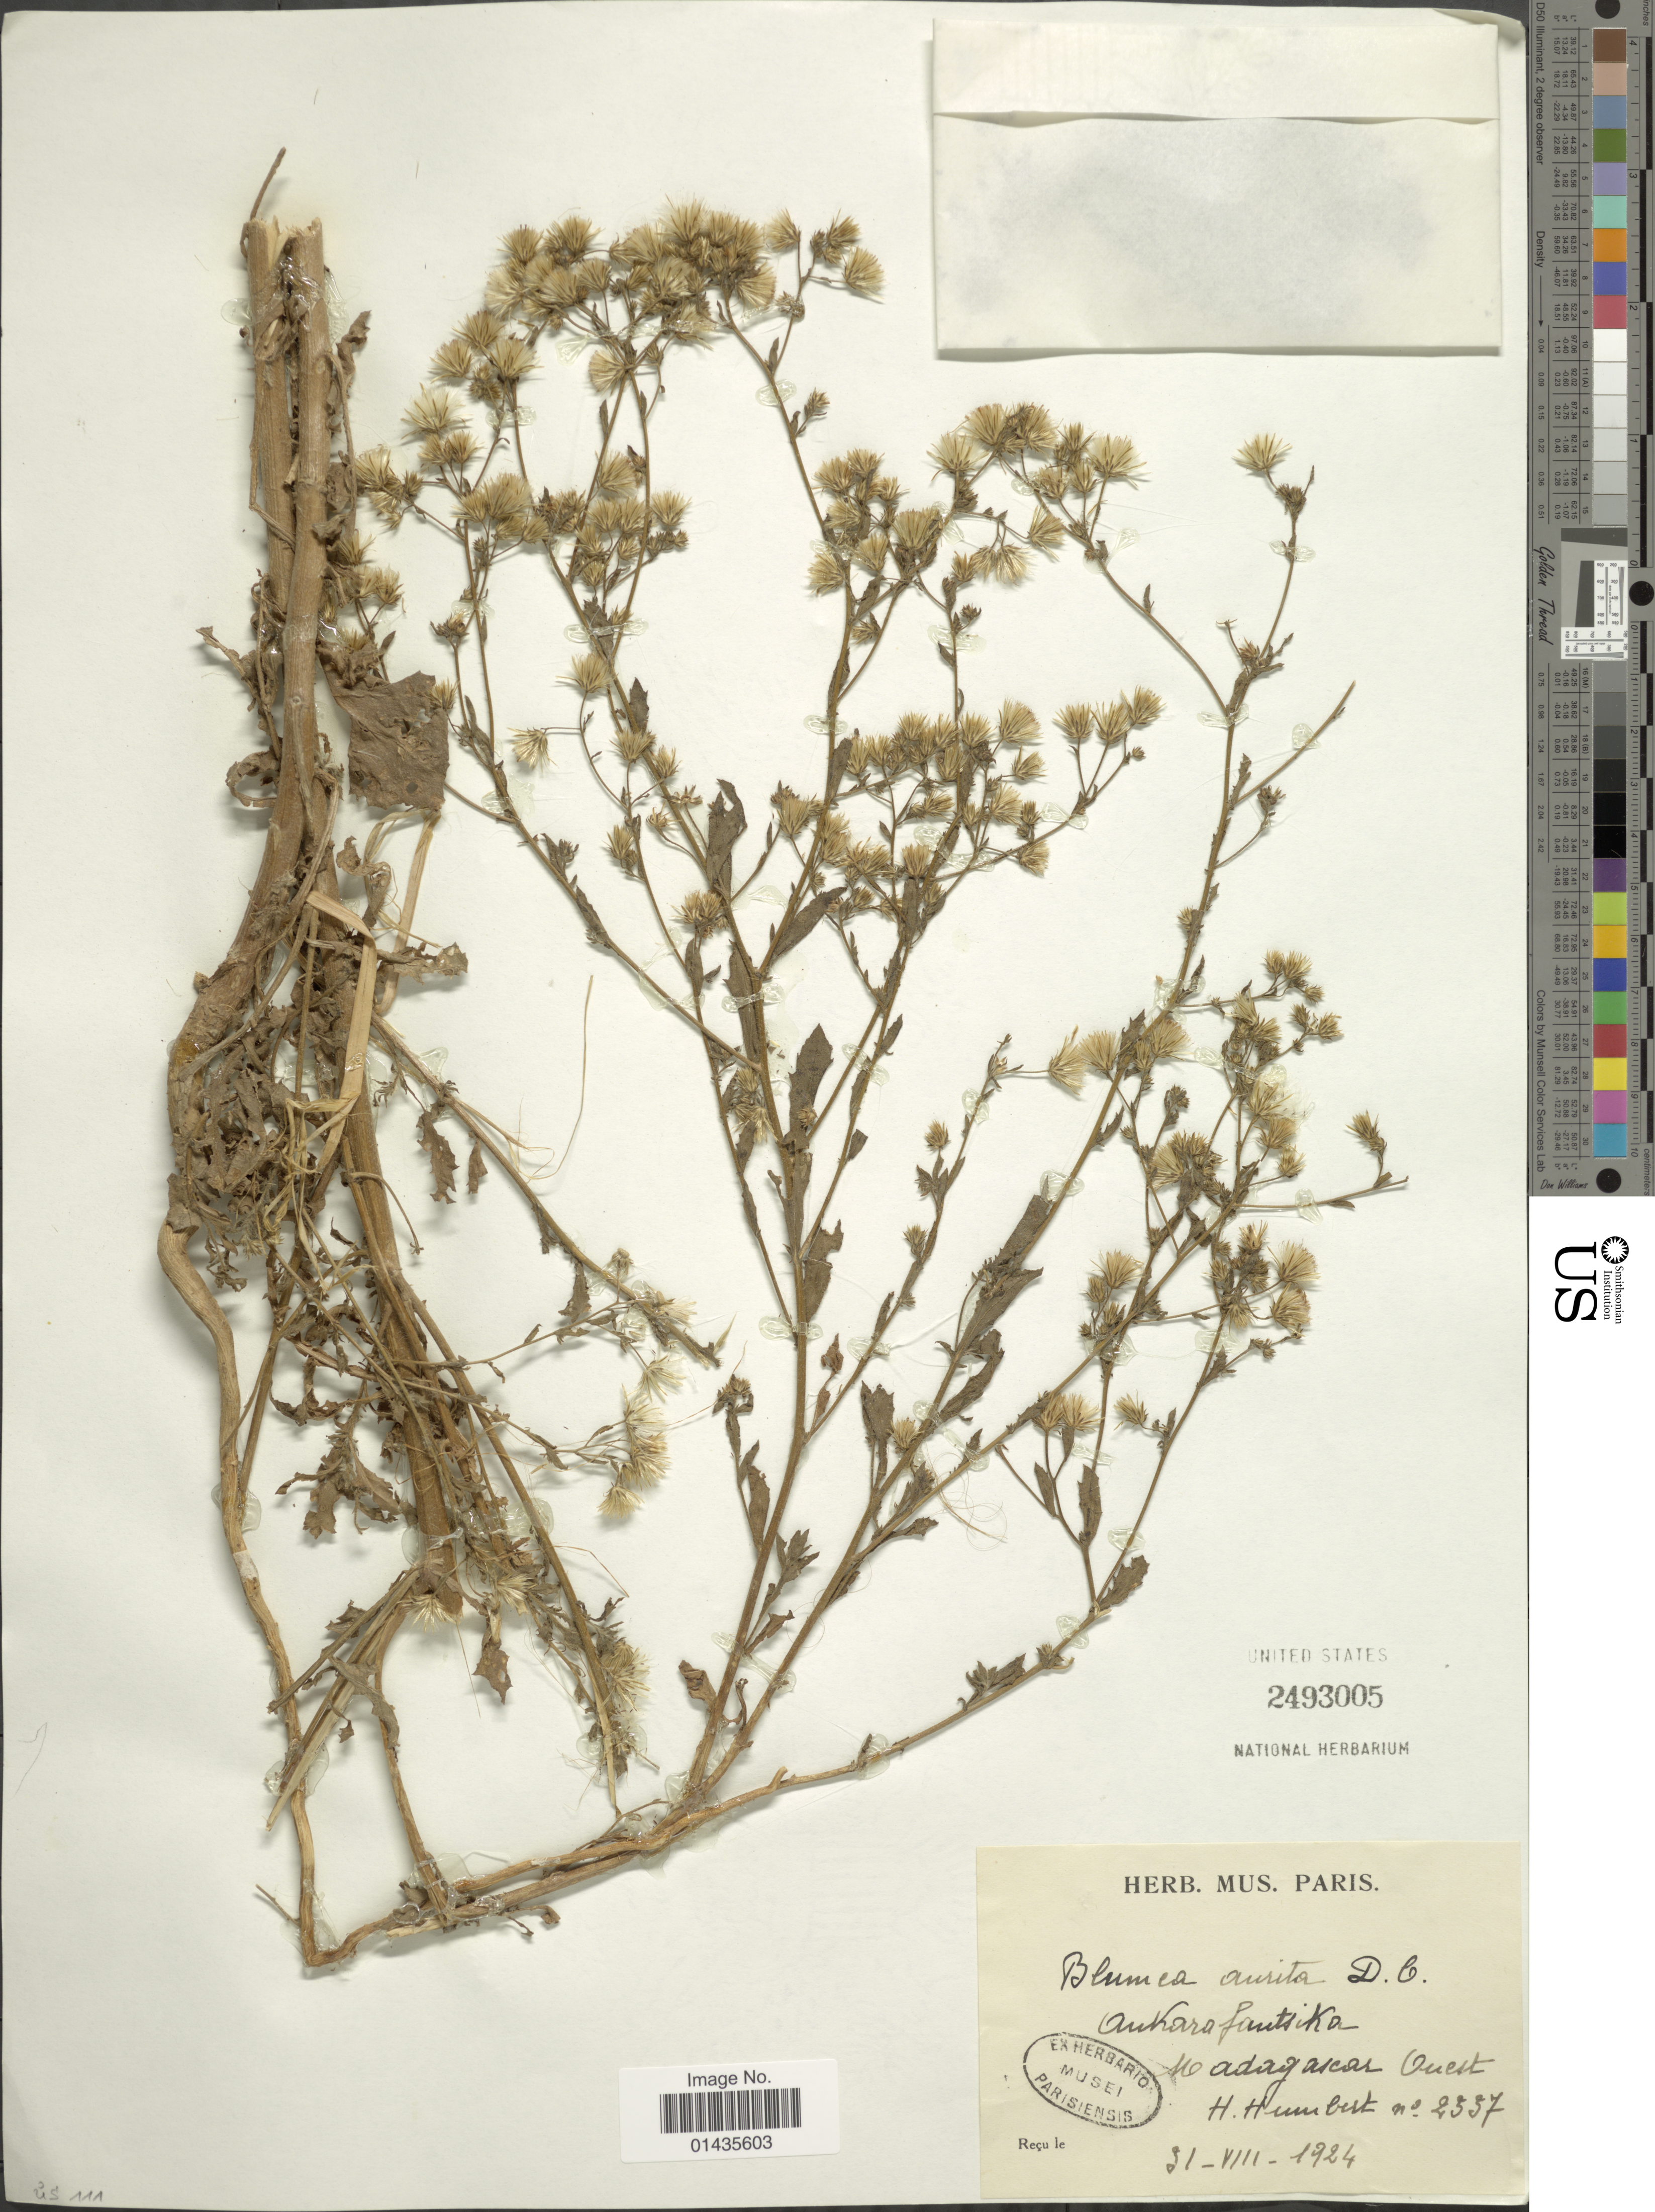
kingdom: Plantae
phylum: Tracheophyta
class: Magnoliopsida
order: Asterales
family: Asteraceae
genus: Blumea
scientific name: Blumea aurita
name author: (L. f.) DC.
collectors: H. Humbert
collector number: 2337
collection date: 1924-08-31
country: Madagascar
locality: Madagascar Quest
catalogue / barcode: US 2493005